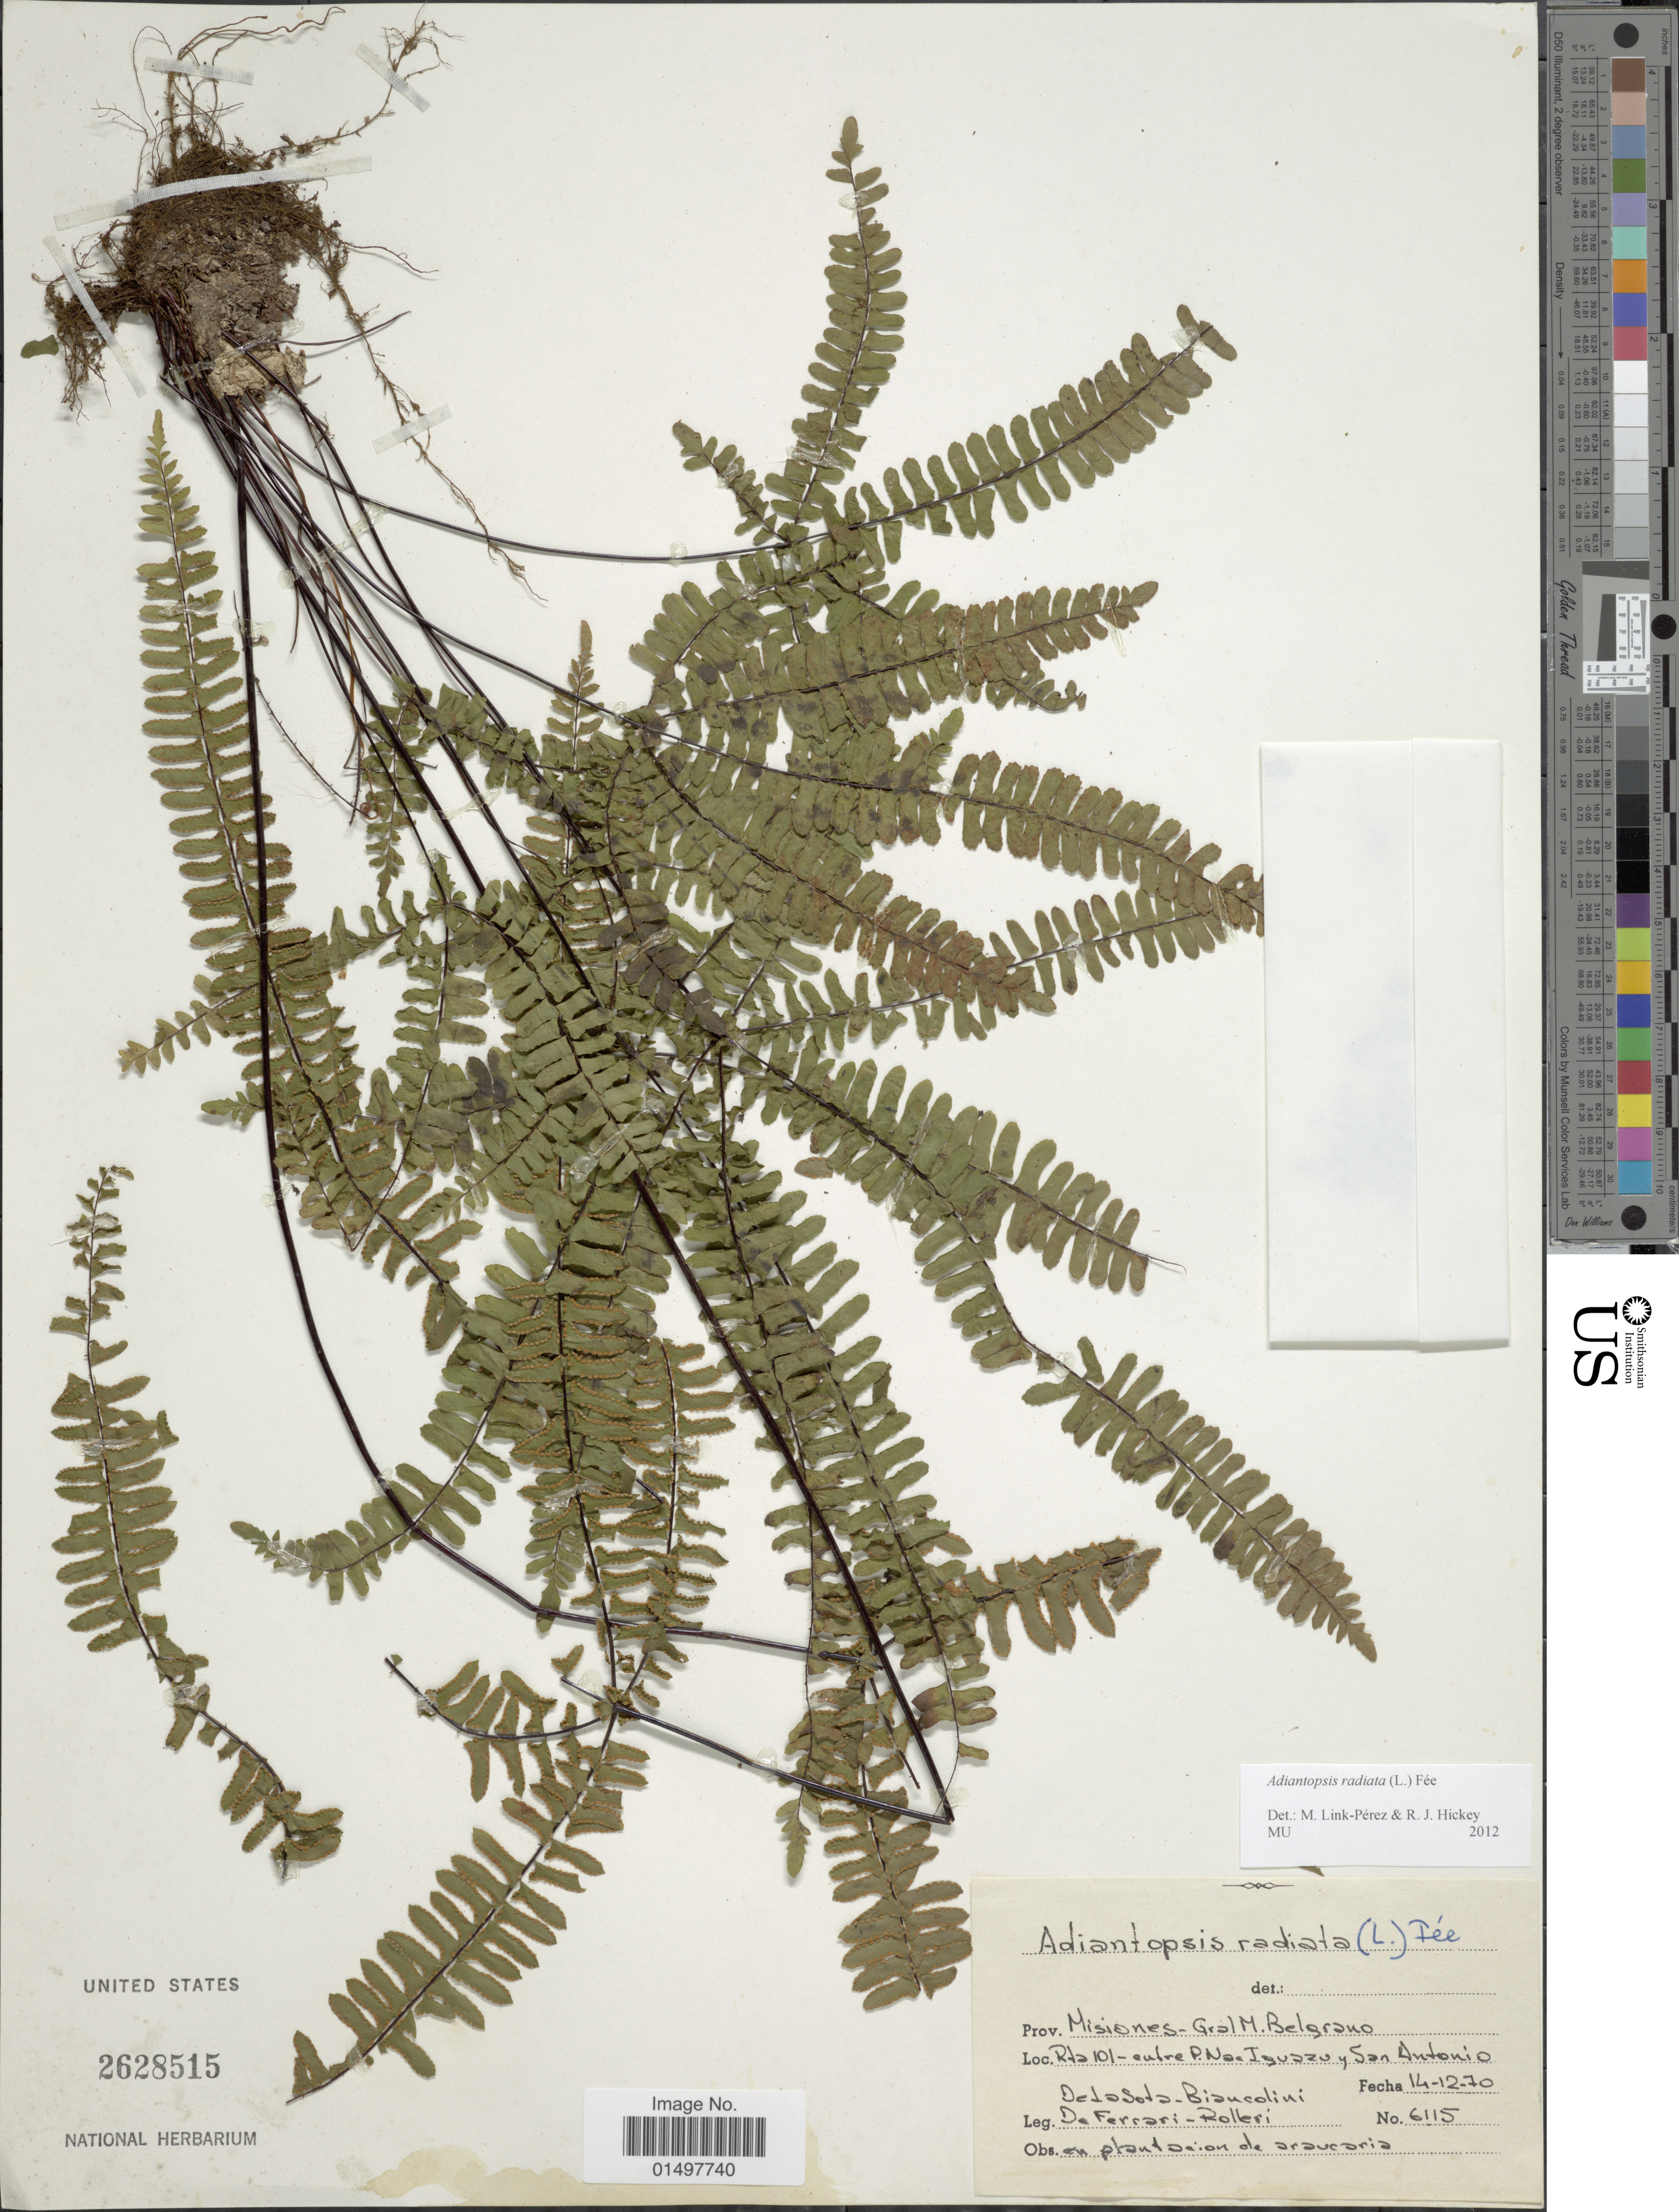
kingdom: Plantae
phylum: Tracheophyta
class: Polypodiopsida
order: Polypodiales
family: Pteridaceae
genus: Adiantopsis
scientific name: Adiantopsis radiata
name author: (L.) Fée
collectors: de la Sota, Biancolini, De Ferrari & Rolleri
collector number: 6115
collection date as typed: Transcribed d/m/y: 14/12/70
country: Argentina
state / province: Misiones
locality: Prov. Misiones - Gral M. Belgrano. Rta 101- entre P. Nac Iguazu y San Antonio.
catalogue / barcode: US 2628515